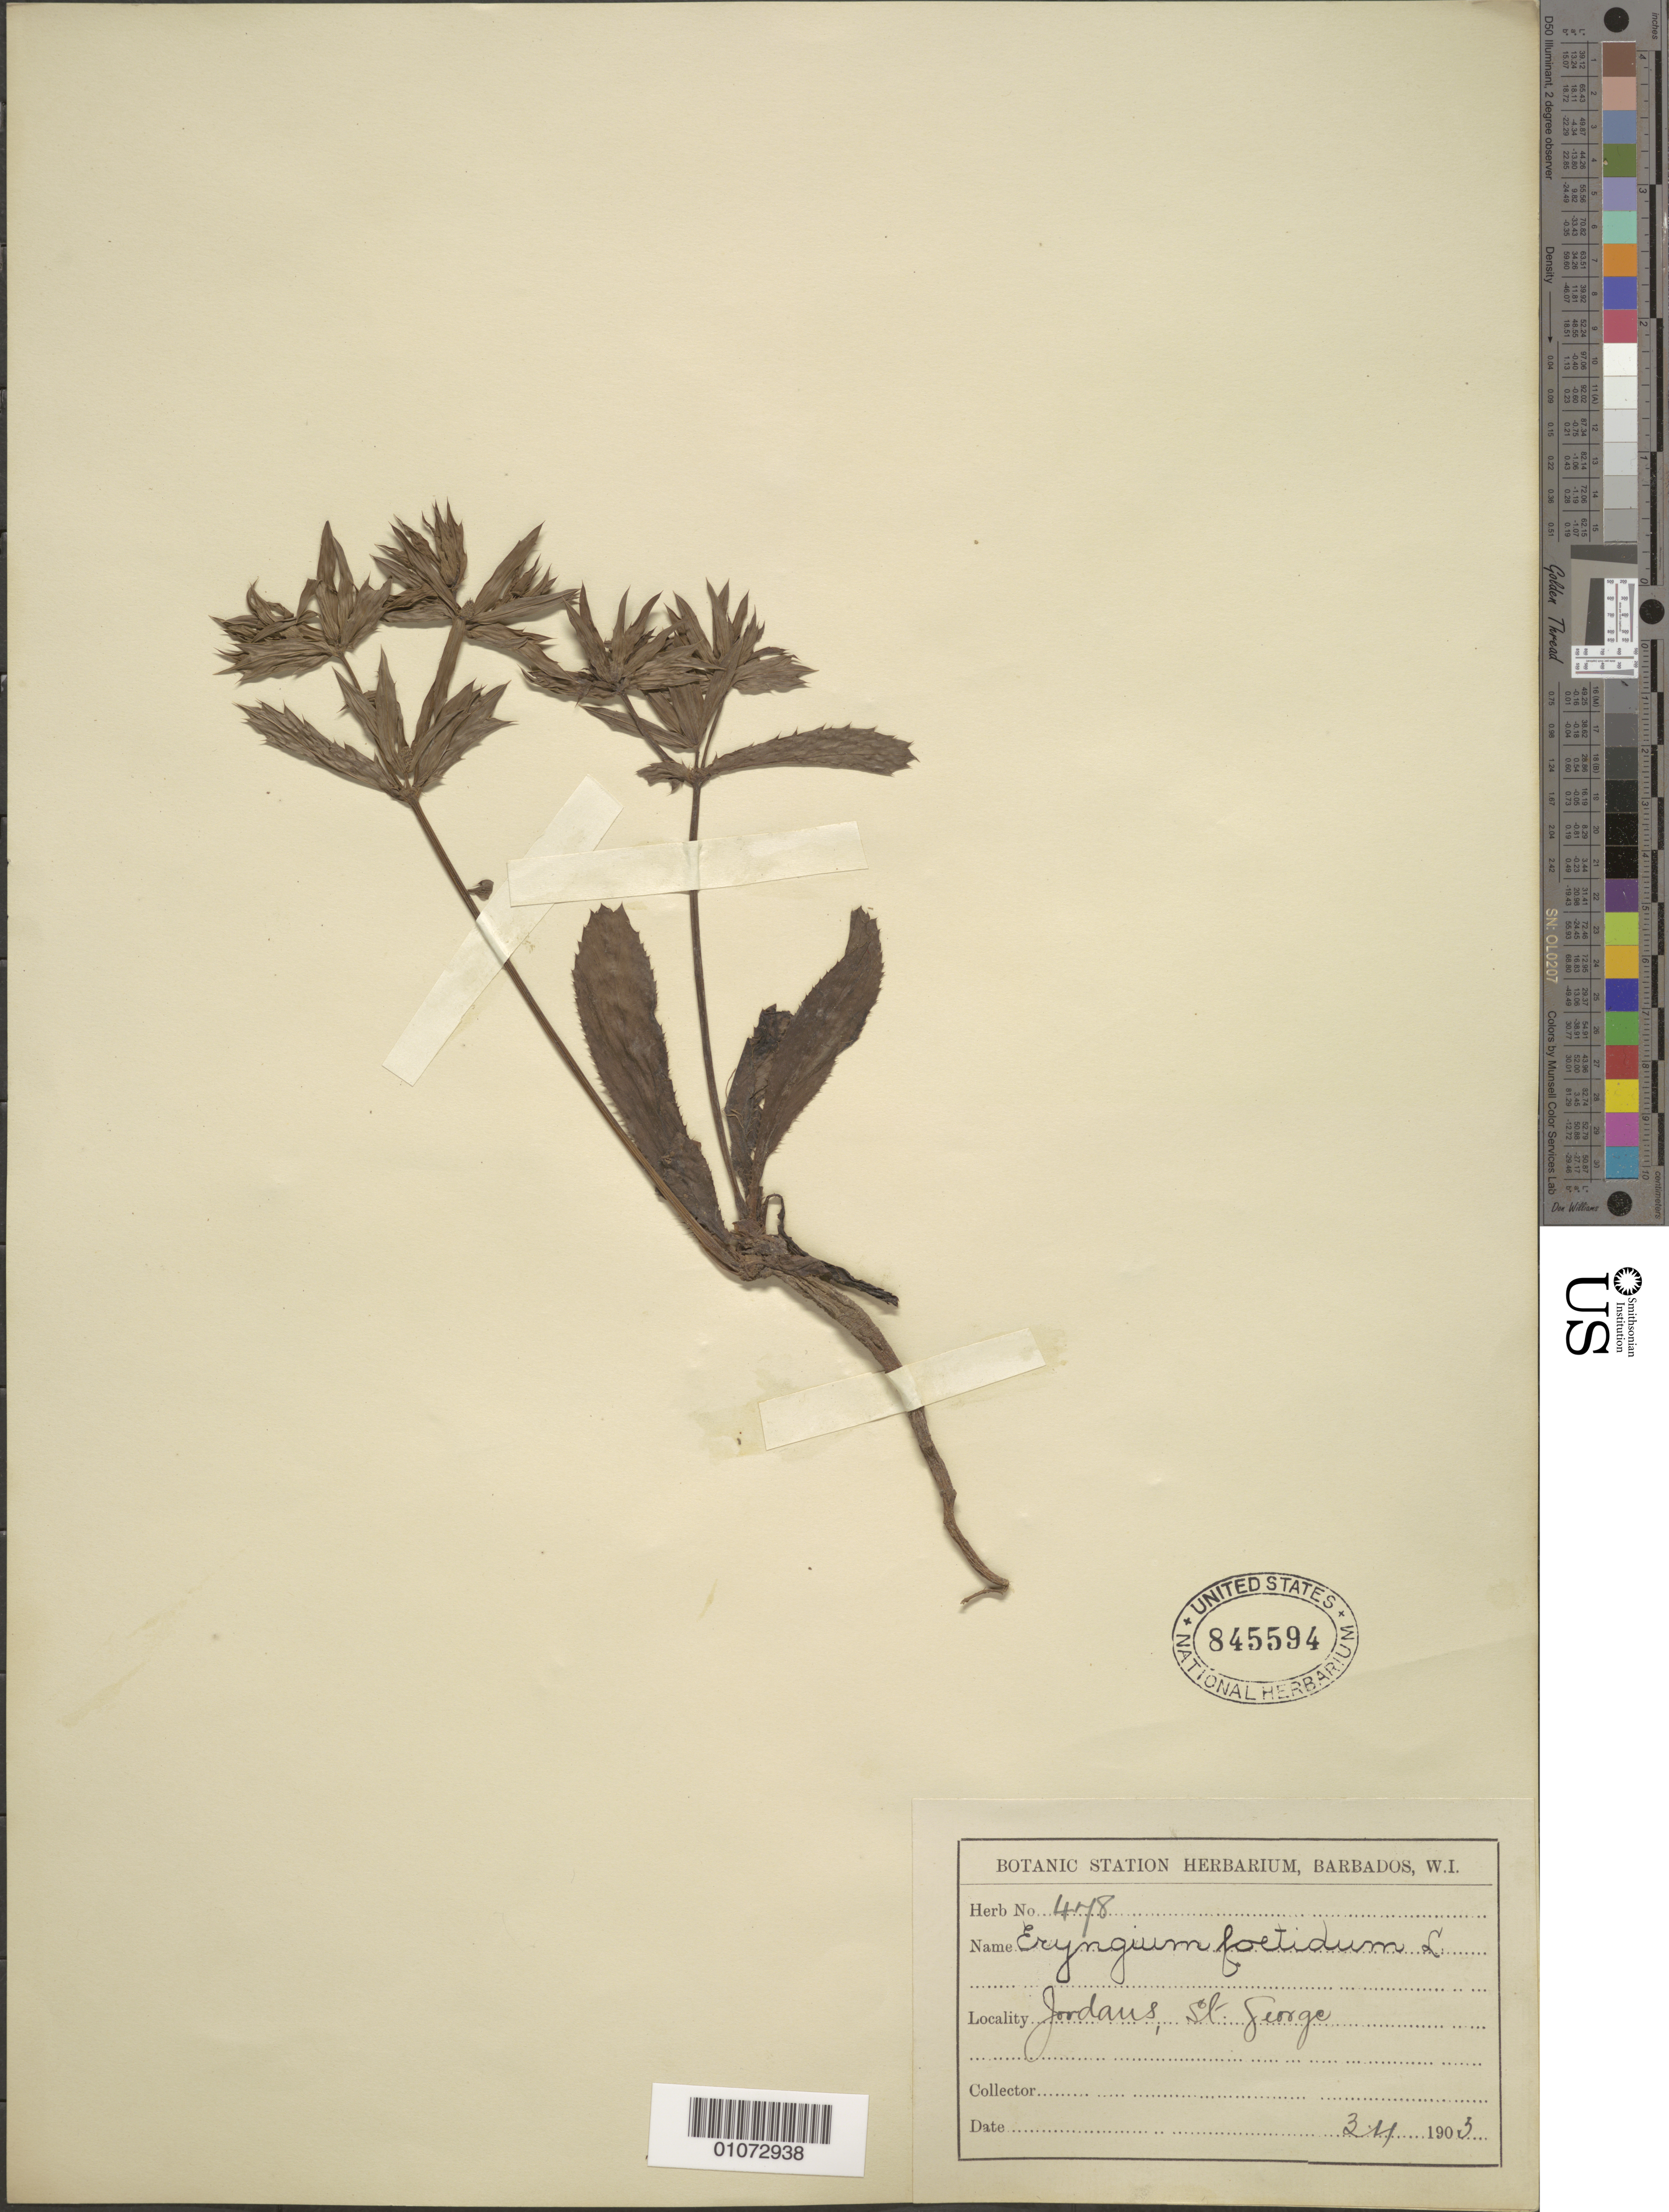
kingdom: Plantae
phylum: Tracheophyta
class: Magnoliopsida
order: Apiales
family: Apiaceae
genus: Eryngium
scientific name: Eryngium foetidum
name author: L.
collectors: ex herb. Bot. Sta. Barbados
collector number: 4178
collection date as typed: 03 Nov 1903 or 11 Mar 1903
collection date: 1903-03-11 or 1903-11-03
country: Barbados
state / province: Saint George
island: Barbados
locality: Jordans.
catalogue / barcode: US 845594